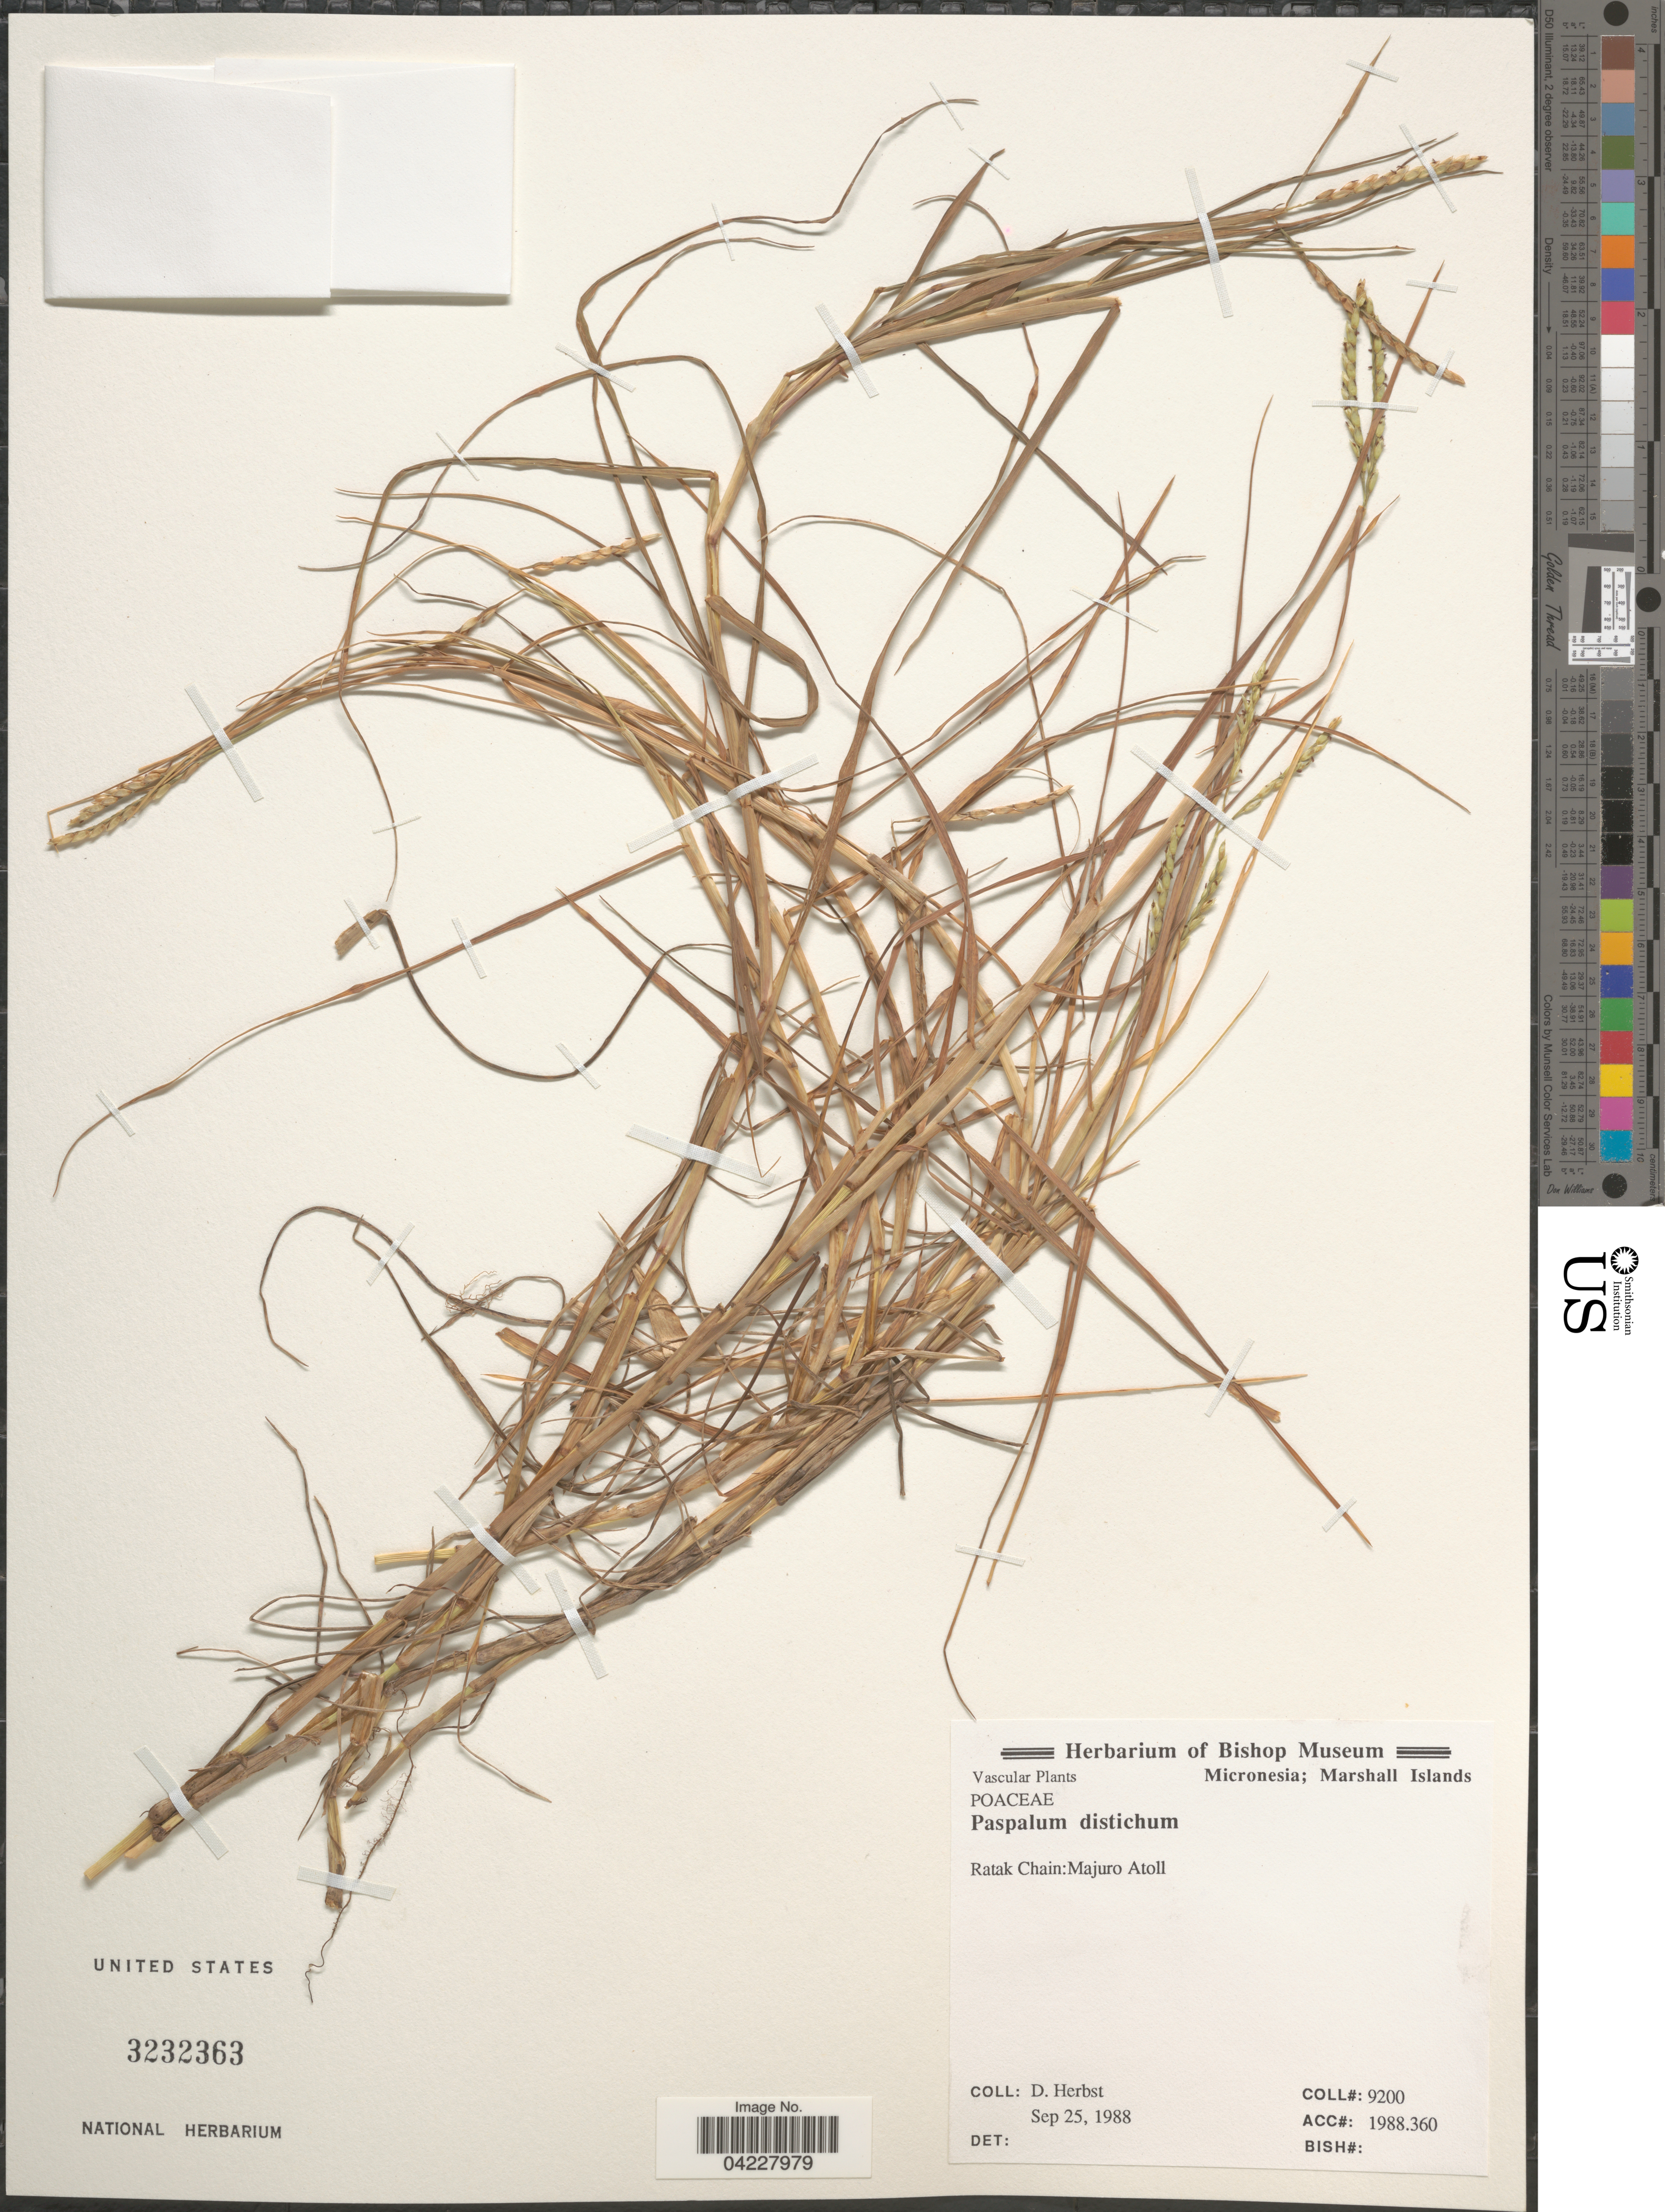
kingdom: Plantae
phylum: Tracheophyta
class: Liliopsida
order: Poales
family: Poaceae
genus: Paspalum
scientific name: Paspalum distichum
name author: L.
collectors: D. Herbst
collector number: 9200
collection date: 1988-09-25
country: Marshall Islands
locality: Ratak Chain:Majuro Atoll.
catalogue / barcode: US 3232363